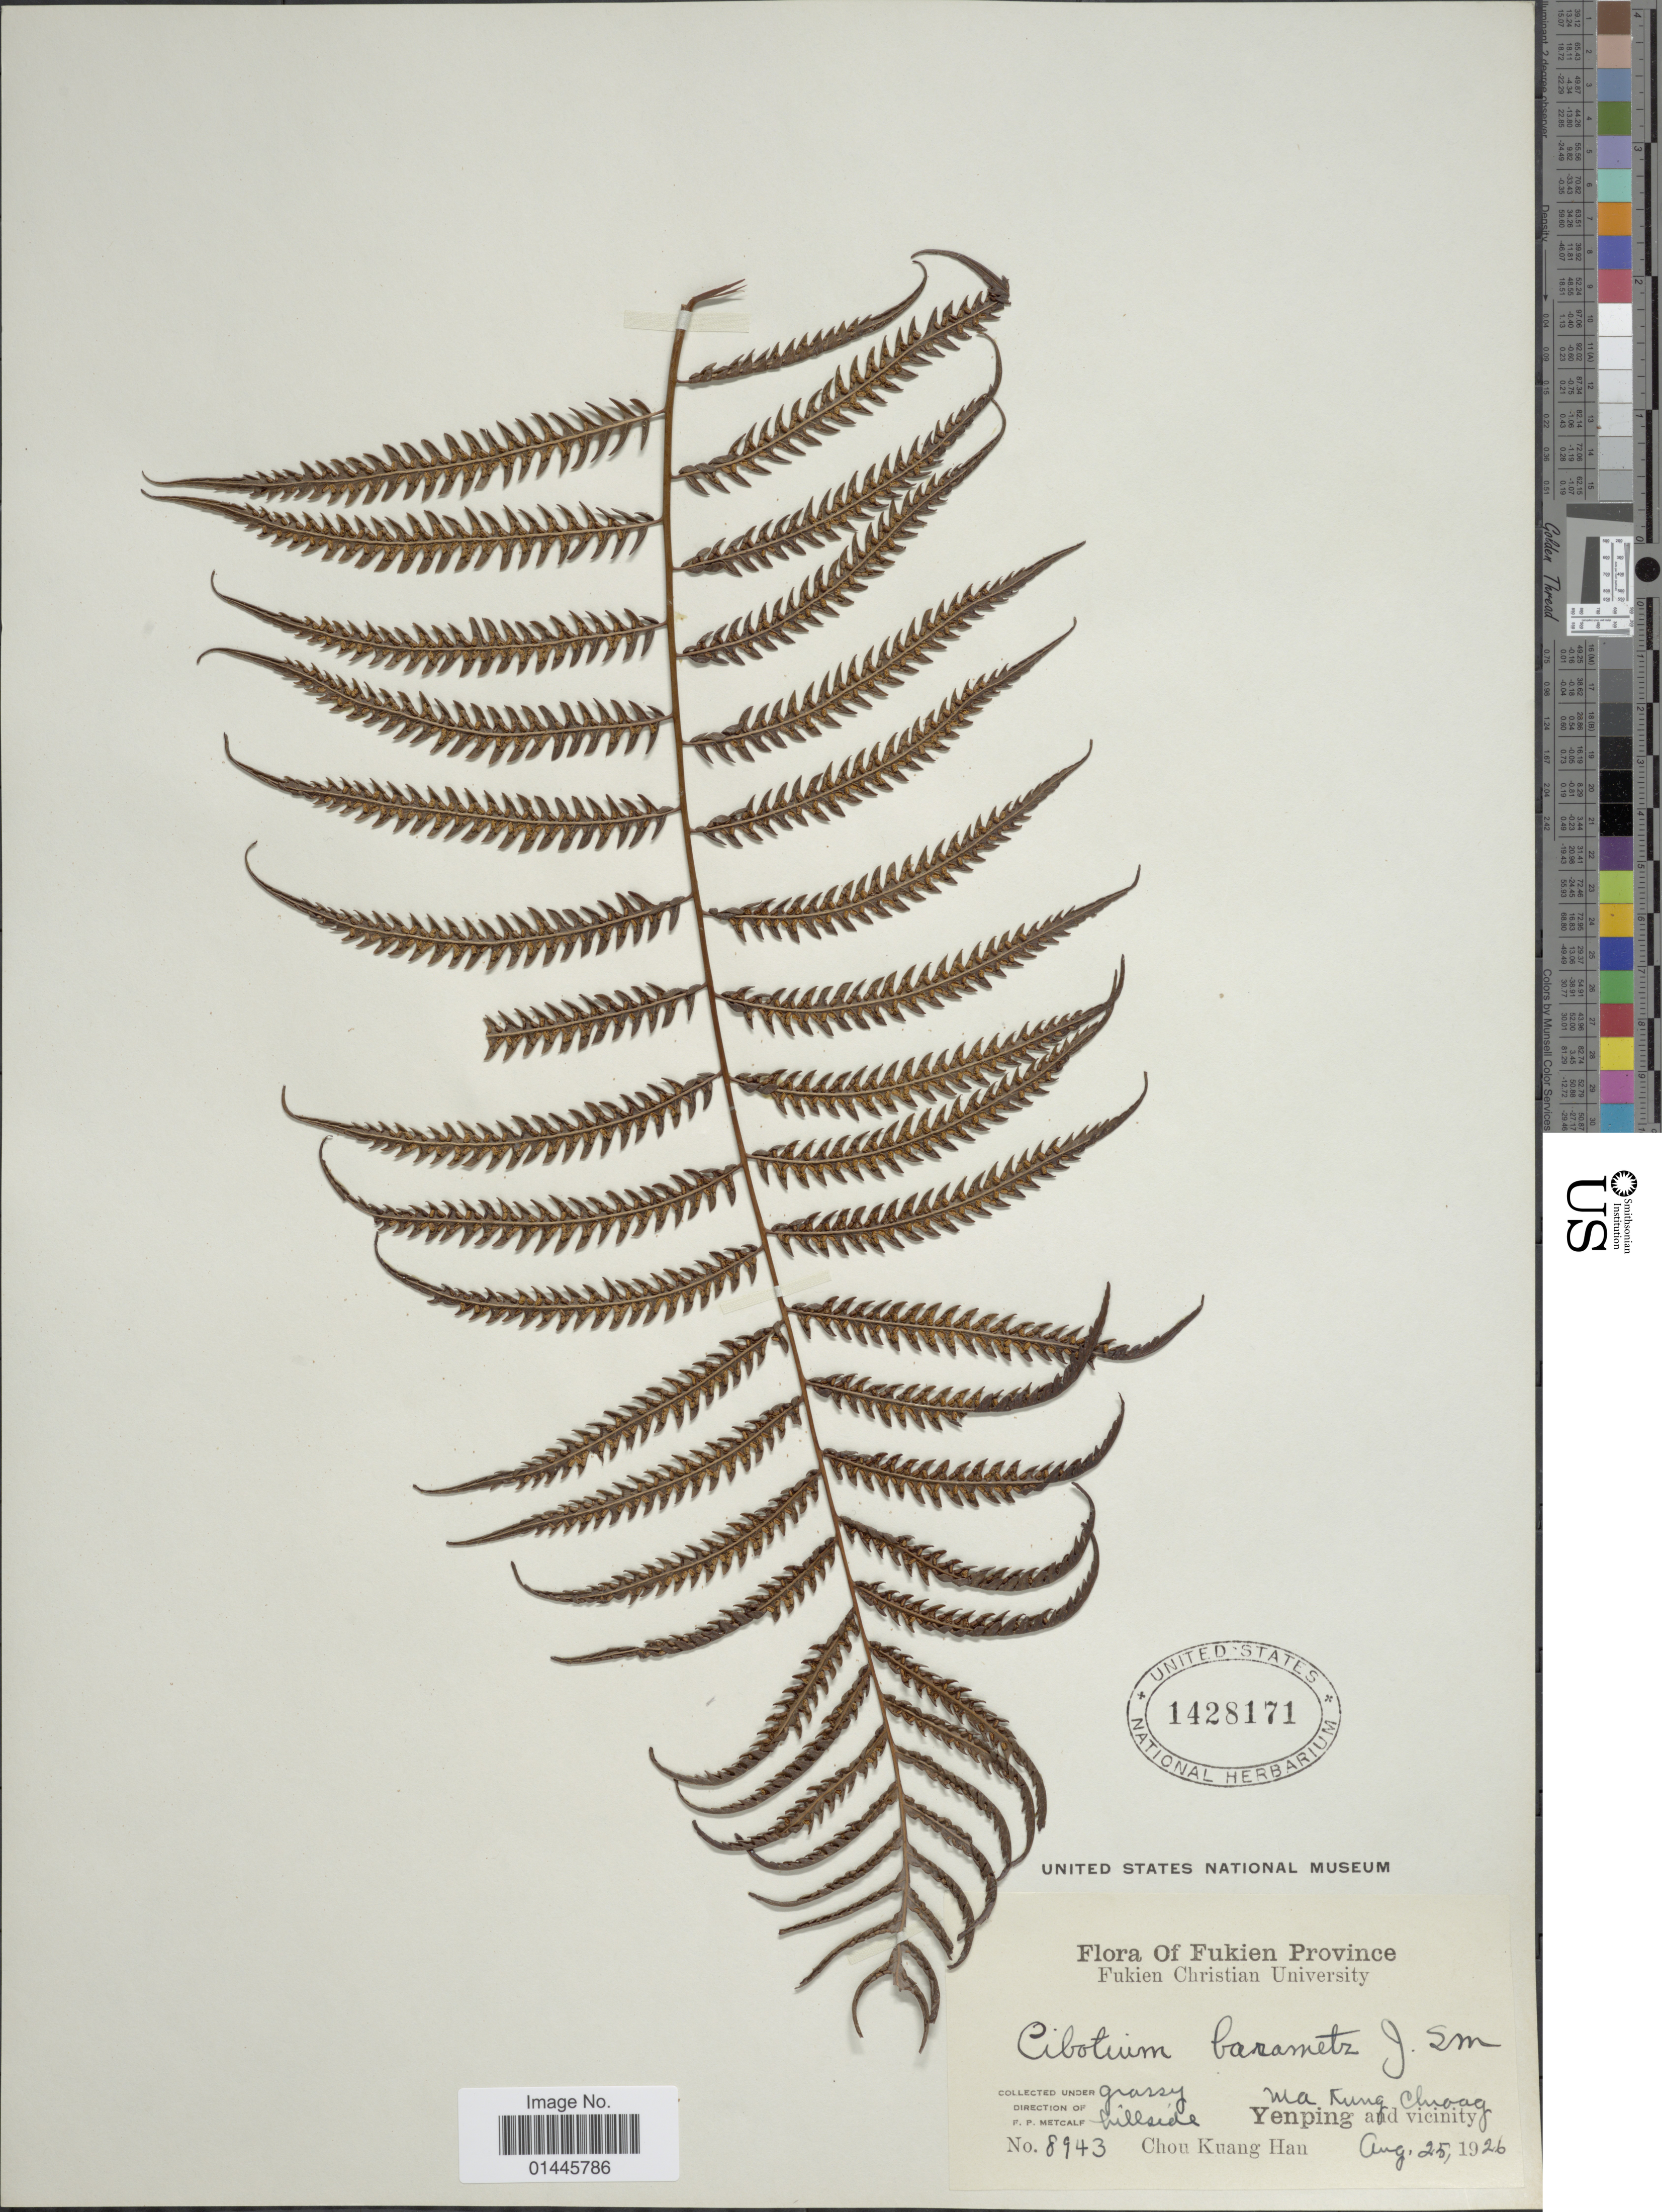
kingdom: Plantae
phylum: Tracheophyta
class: Polypodiopsida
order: Cyatheales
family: Cibotiaceae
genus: Cibotium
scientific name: Cibotium barometz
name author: (L.) J. Sm.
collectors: F. Metcalf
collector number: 8943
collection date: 1926-08-25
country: China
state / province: Fujian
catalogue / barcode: US 1428171